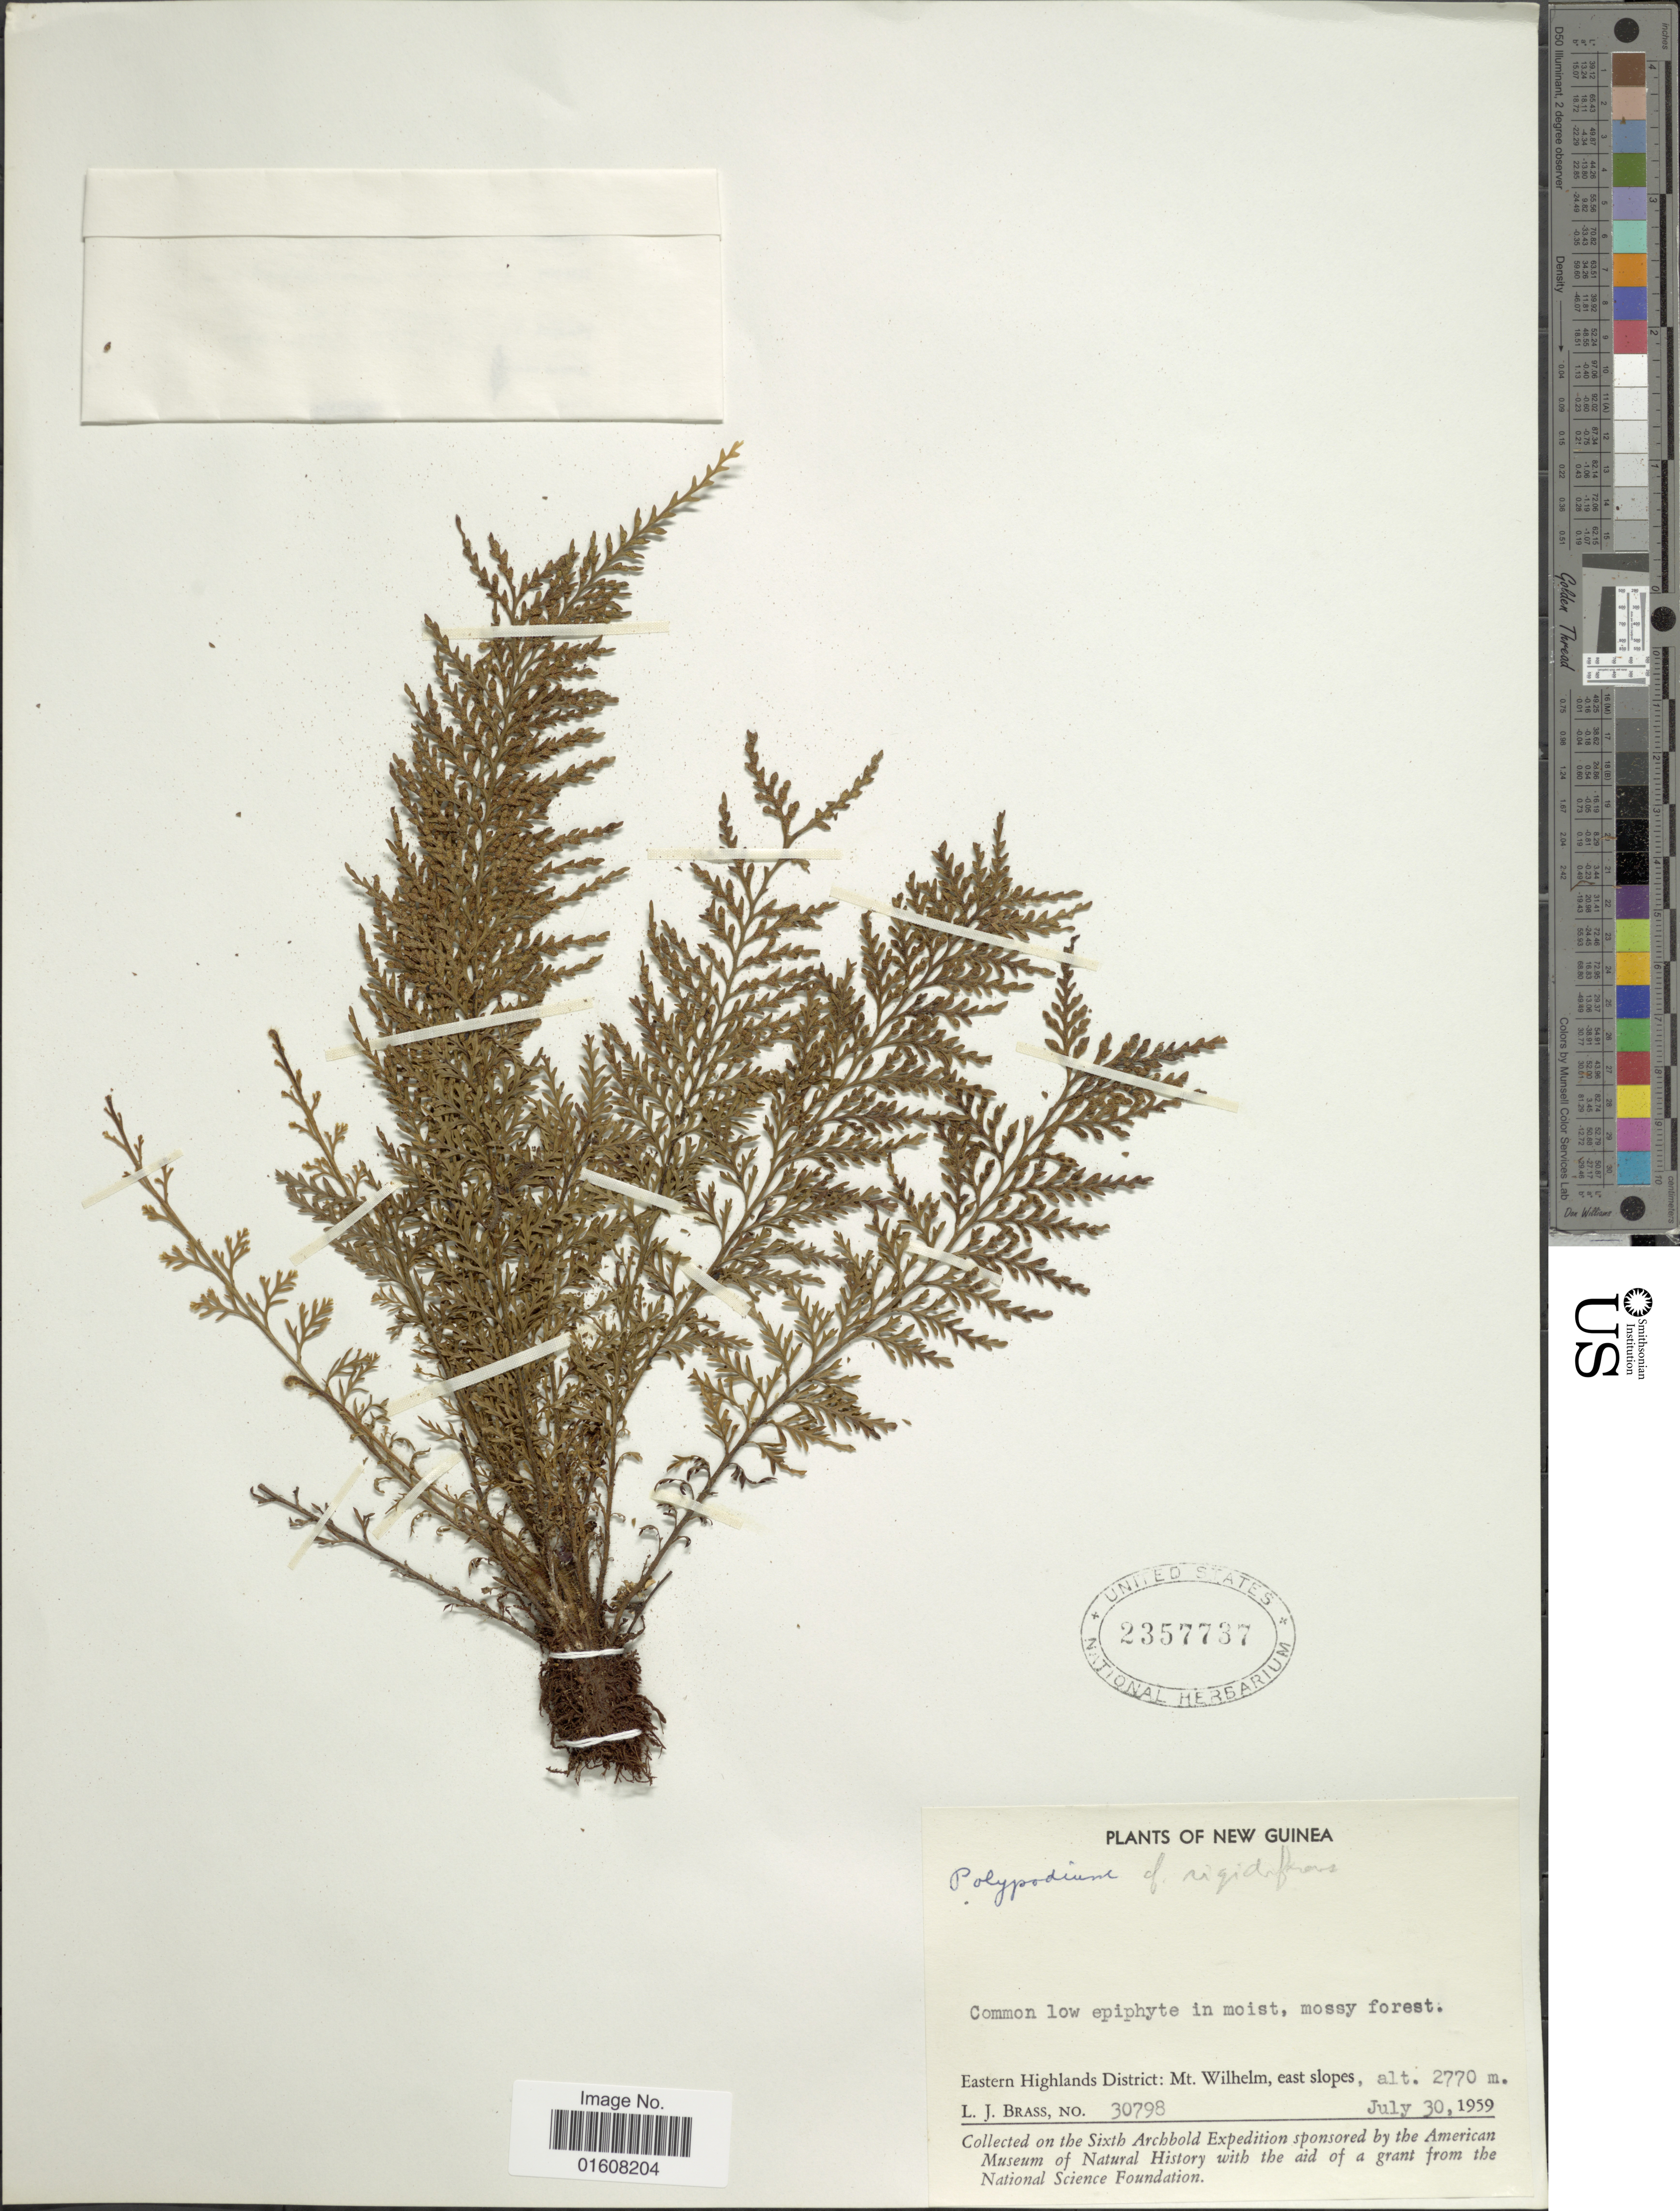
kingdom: Plantae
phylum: Tracheophyta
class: Polypodiopsida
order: Polypodiales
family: Polypodiaceae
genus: Grammitis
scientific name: Grammitis sp.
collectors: L. J. Brass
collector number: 30798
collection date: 1959-07-30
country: Papua New Guinea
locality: New Guinea. Eastern Highlands District: Mt. Wilhelm, east slopes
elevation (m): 2770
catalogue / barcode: US 2357737